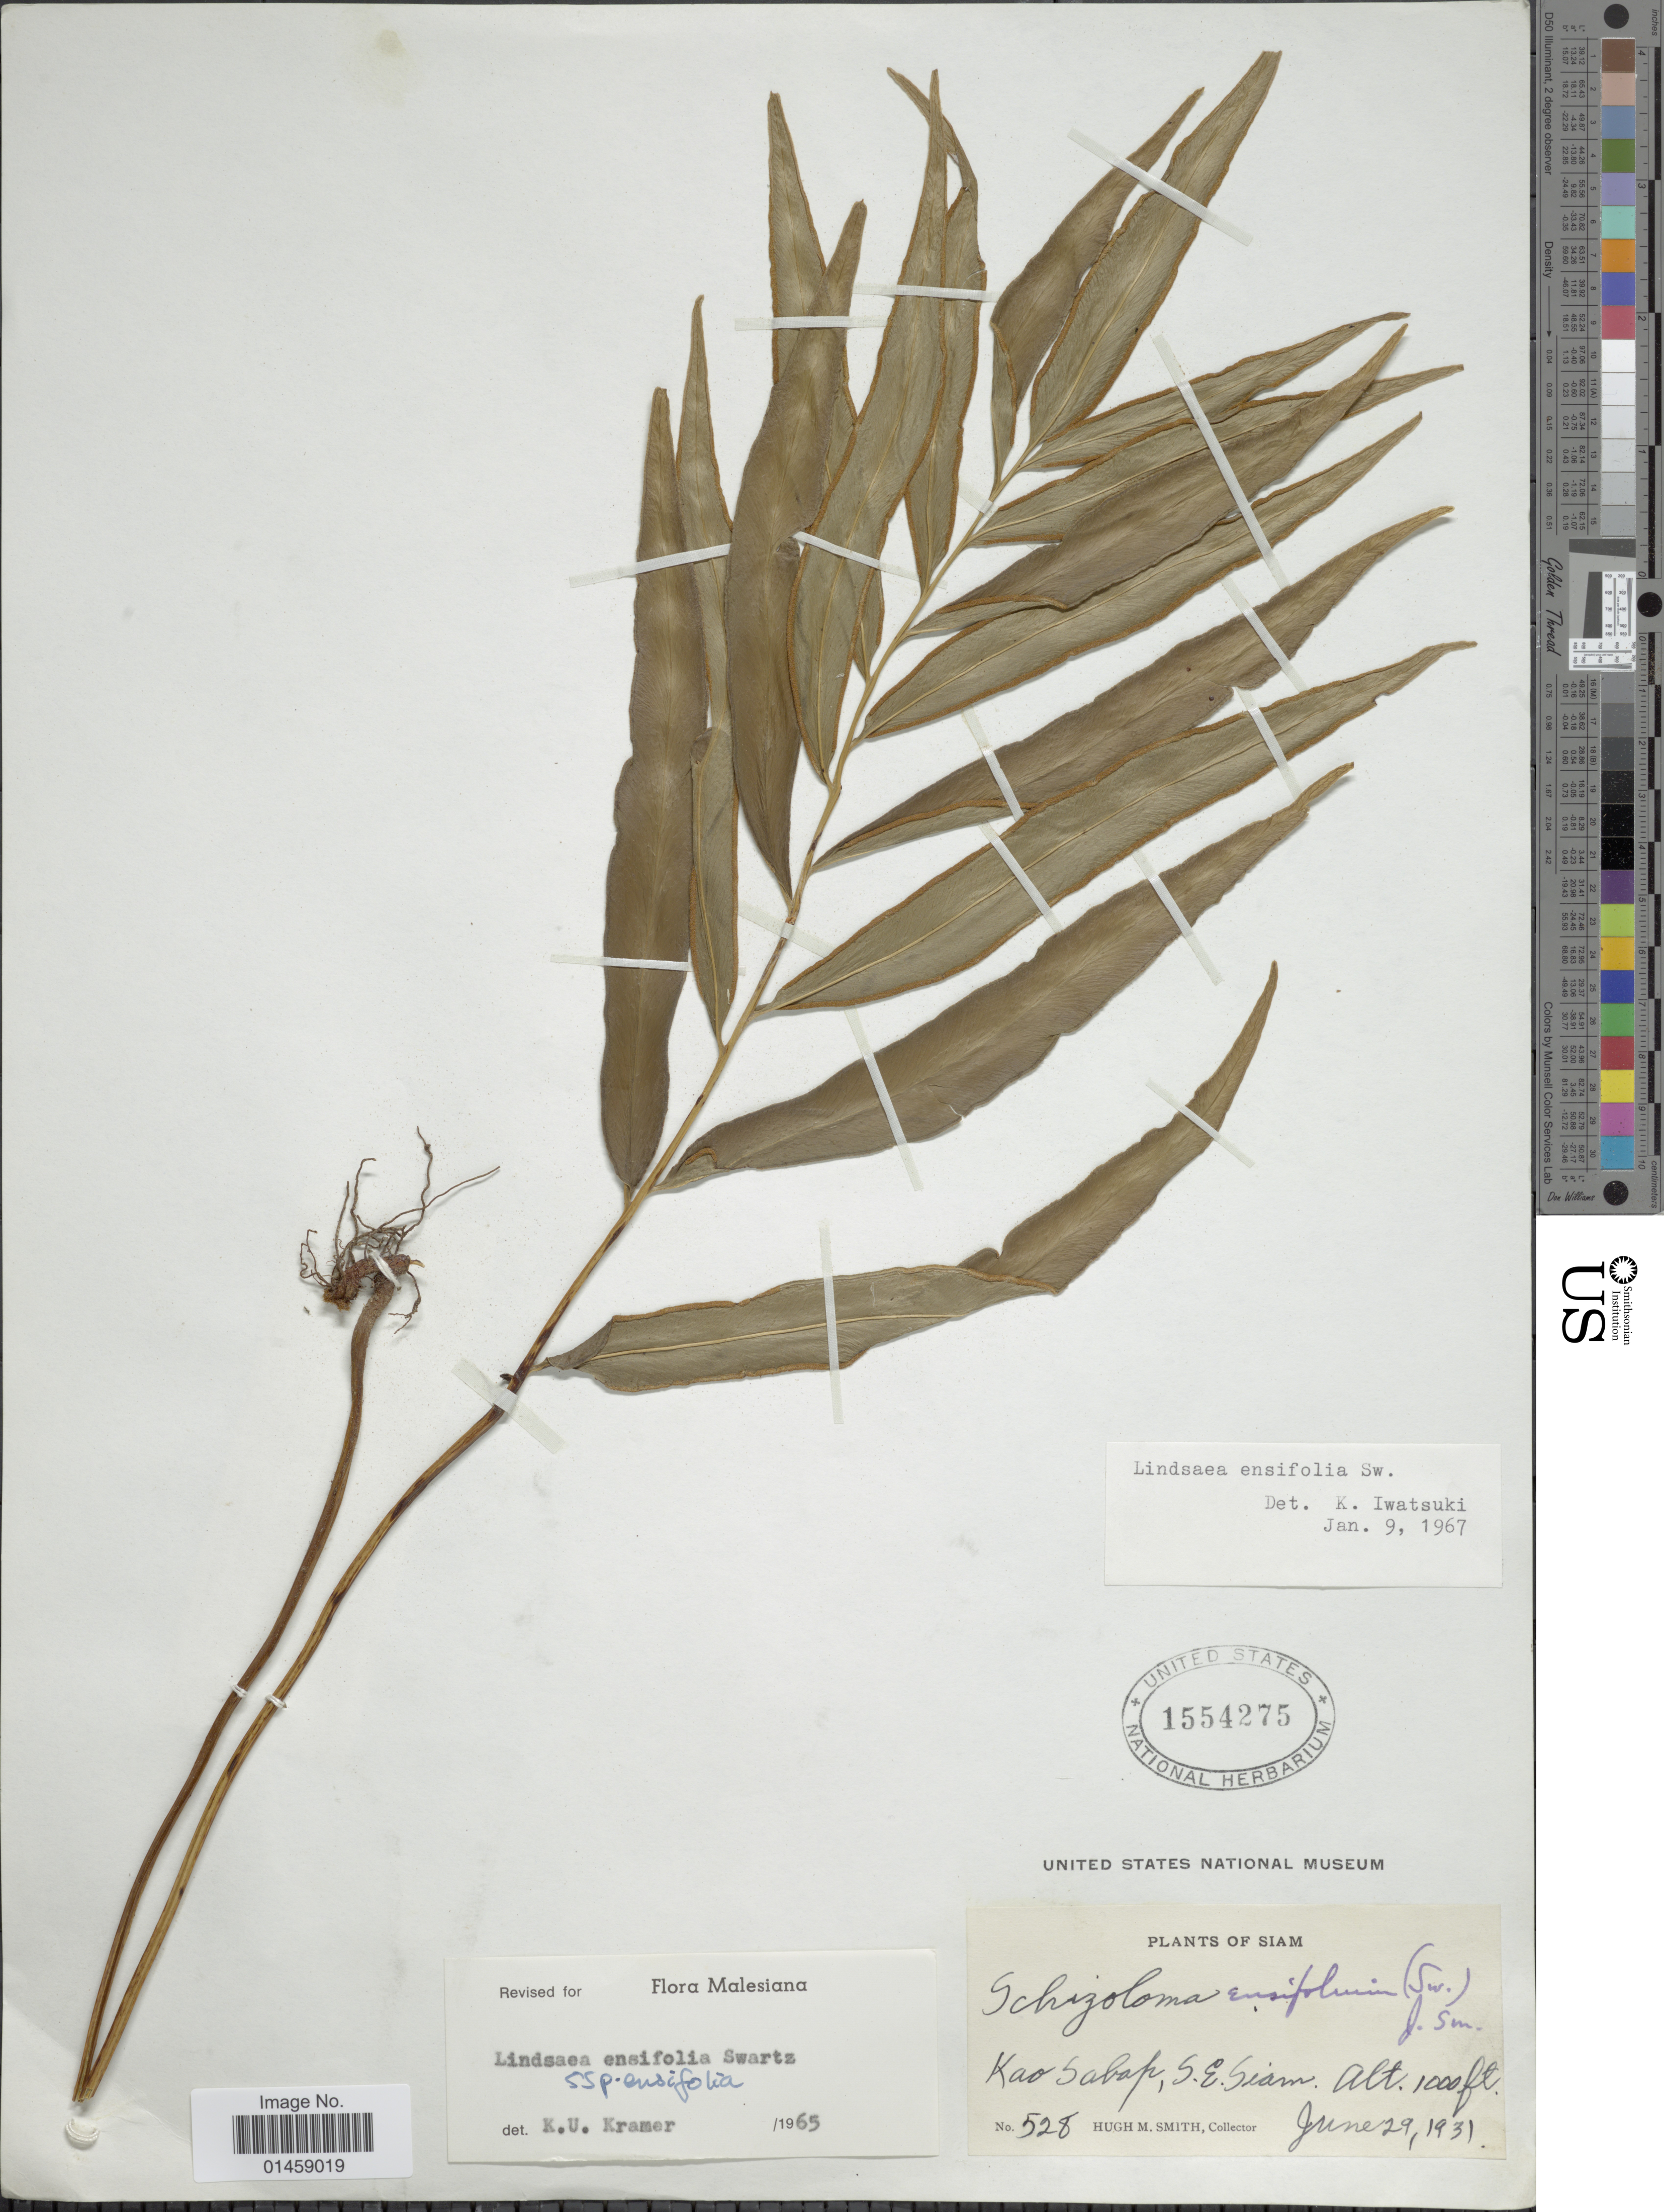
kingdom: Plantae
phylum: Tracheophyta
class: Polypodiopsida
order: Polypodiales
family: Lindsaeaceae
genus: Lindsaea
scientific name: Lindsaea ensifolia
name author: Sw.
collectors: H. M. Smith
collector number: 528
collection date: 1932-06-29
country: Thailand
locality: Siam. Kao Sabap, S.E. Siam.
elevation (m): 305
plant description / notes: Corrected "Kao Sabafi" to Kao Sabap.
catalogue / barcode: US 1554275